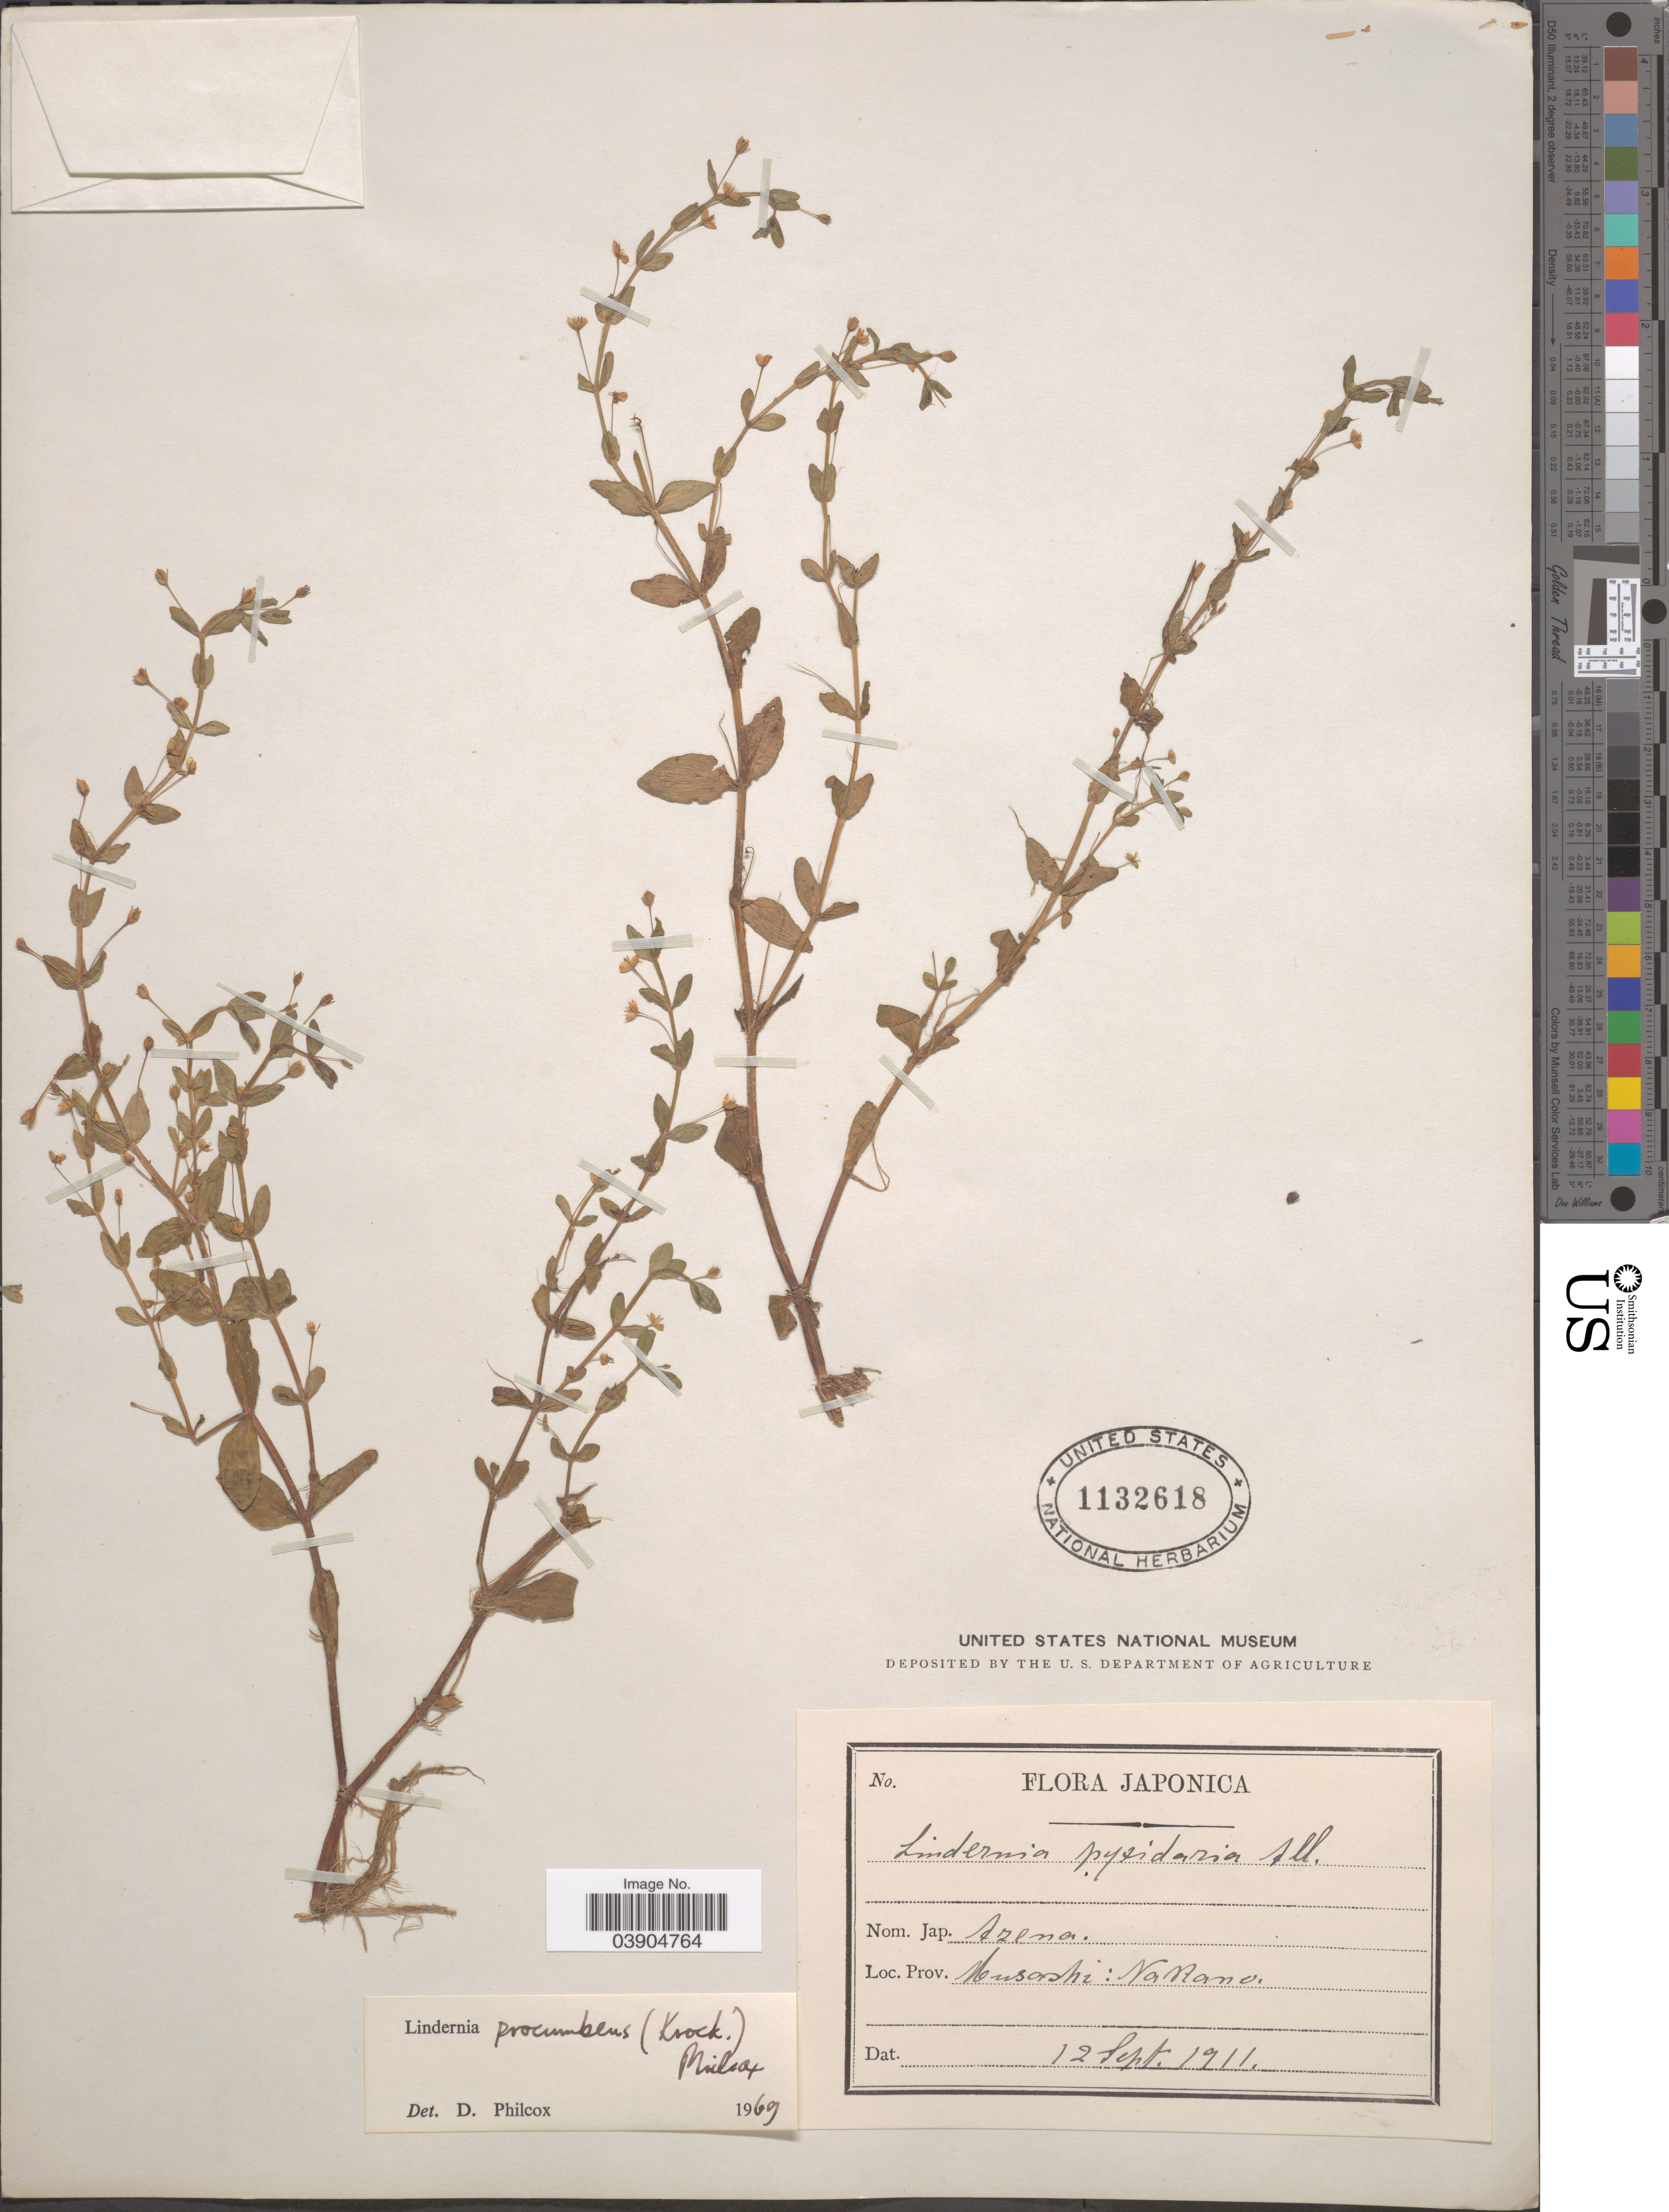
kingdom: Plantae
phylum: Tracheophyta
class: Magnoliopsida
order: Lamiales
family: Linderniaceae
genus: Lindernia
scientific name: Lindernia procumbens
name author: (Krock.) Philcox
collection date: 1911-09-12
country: Japan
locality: Prov. Musashi: Nakano.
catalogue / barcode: US 1132618